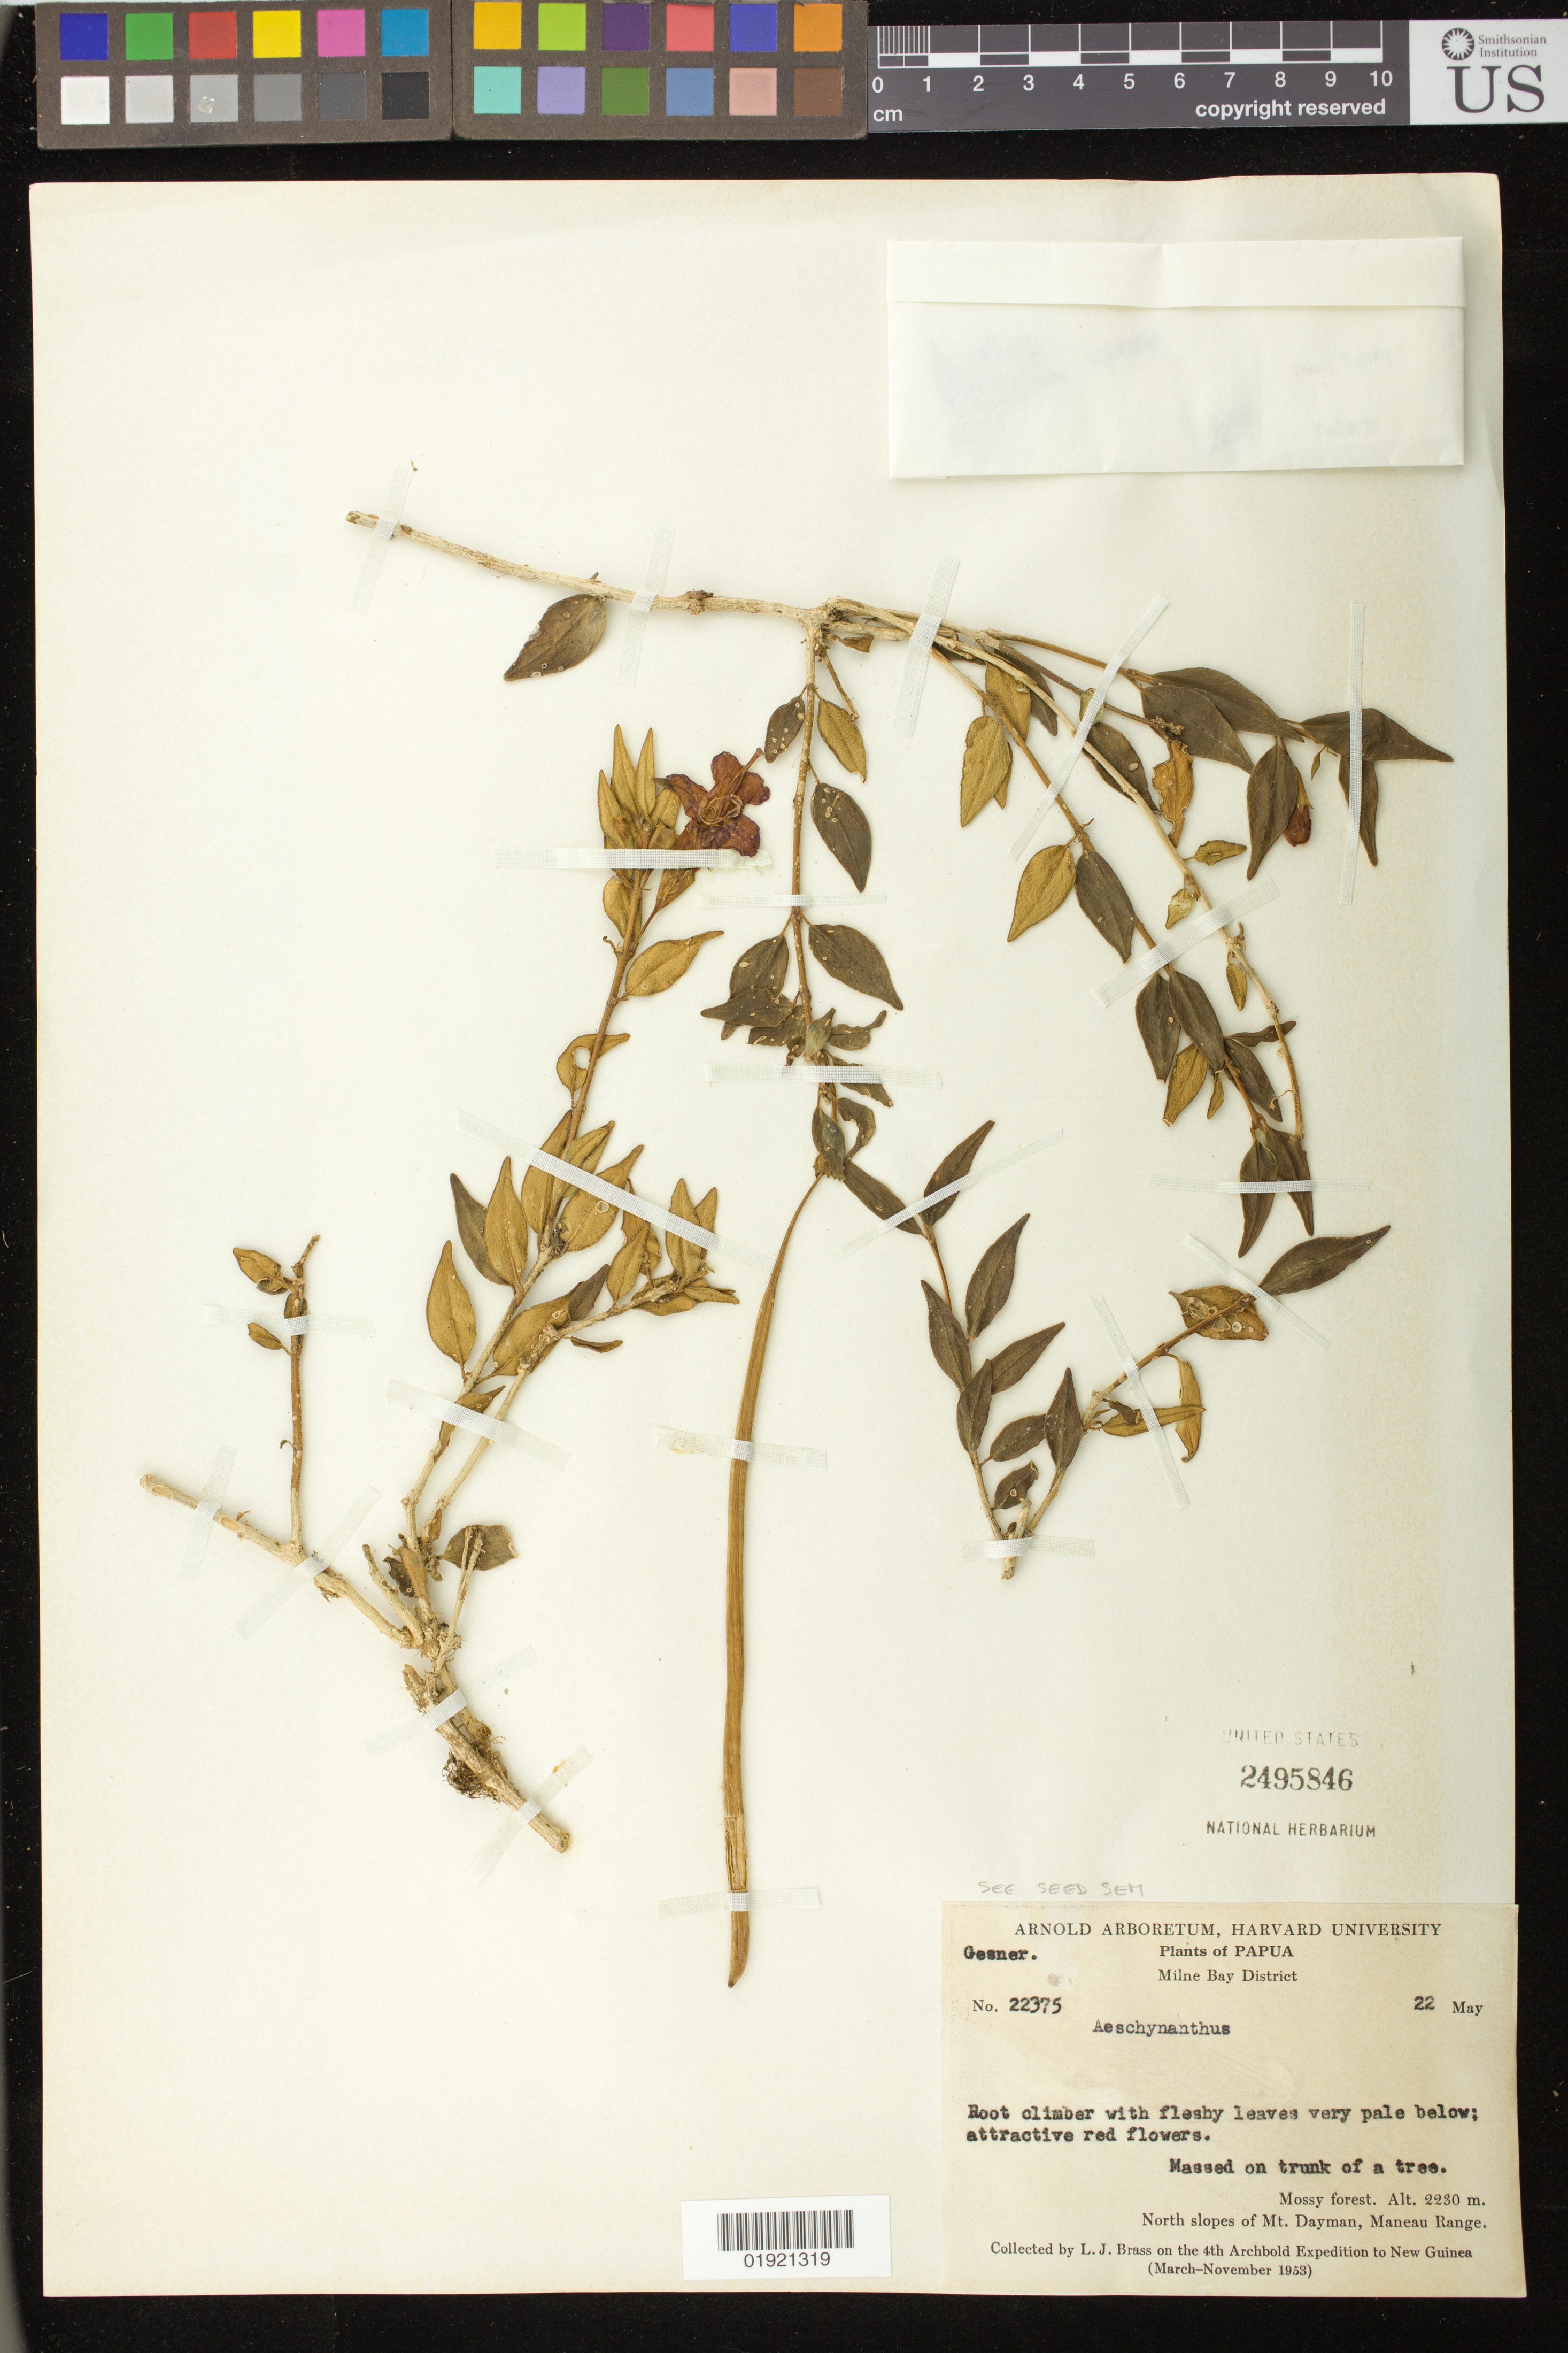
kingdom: Plantae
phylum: Tracheophyta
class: Magnoliopsida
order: Lamiales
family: Gesneriaceae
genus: Aeschynanthus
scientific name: Aeschynanthus sp.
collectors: L. J. Brass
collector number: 22375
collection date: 1953-05-22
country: Papua New Guinea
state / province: Milne Bay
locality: North slopes of Mt. Dayman, Maneau Range.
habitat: Massed on trunk of tree. Mossy forest.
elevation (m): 2230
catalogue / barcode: US 2495846